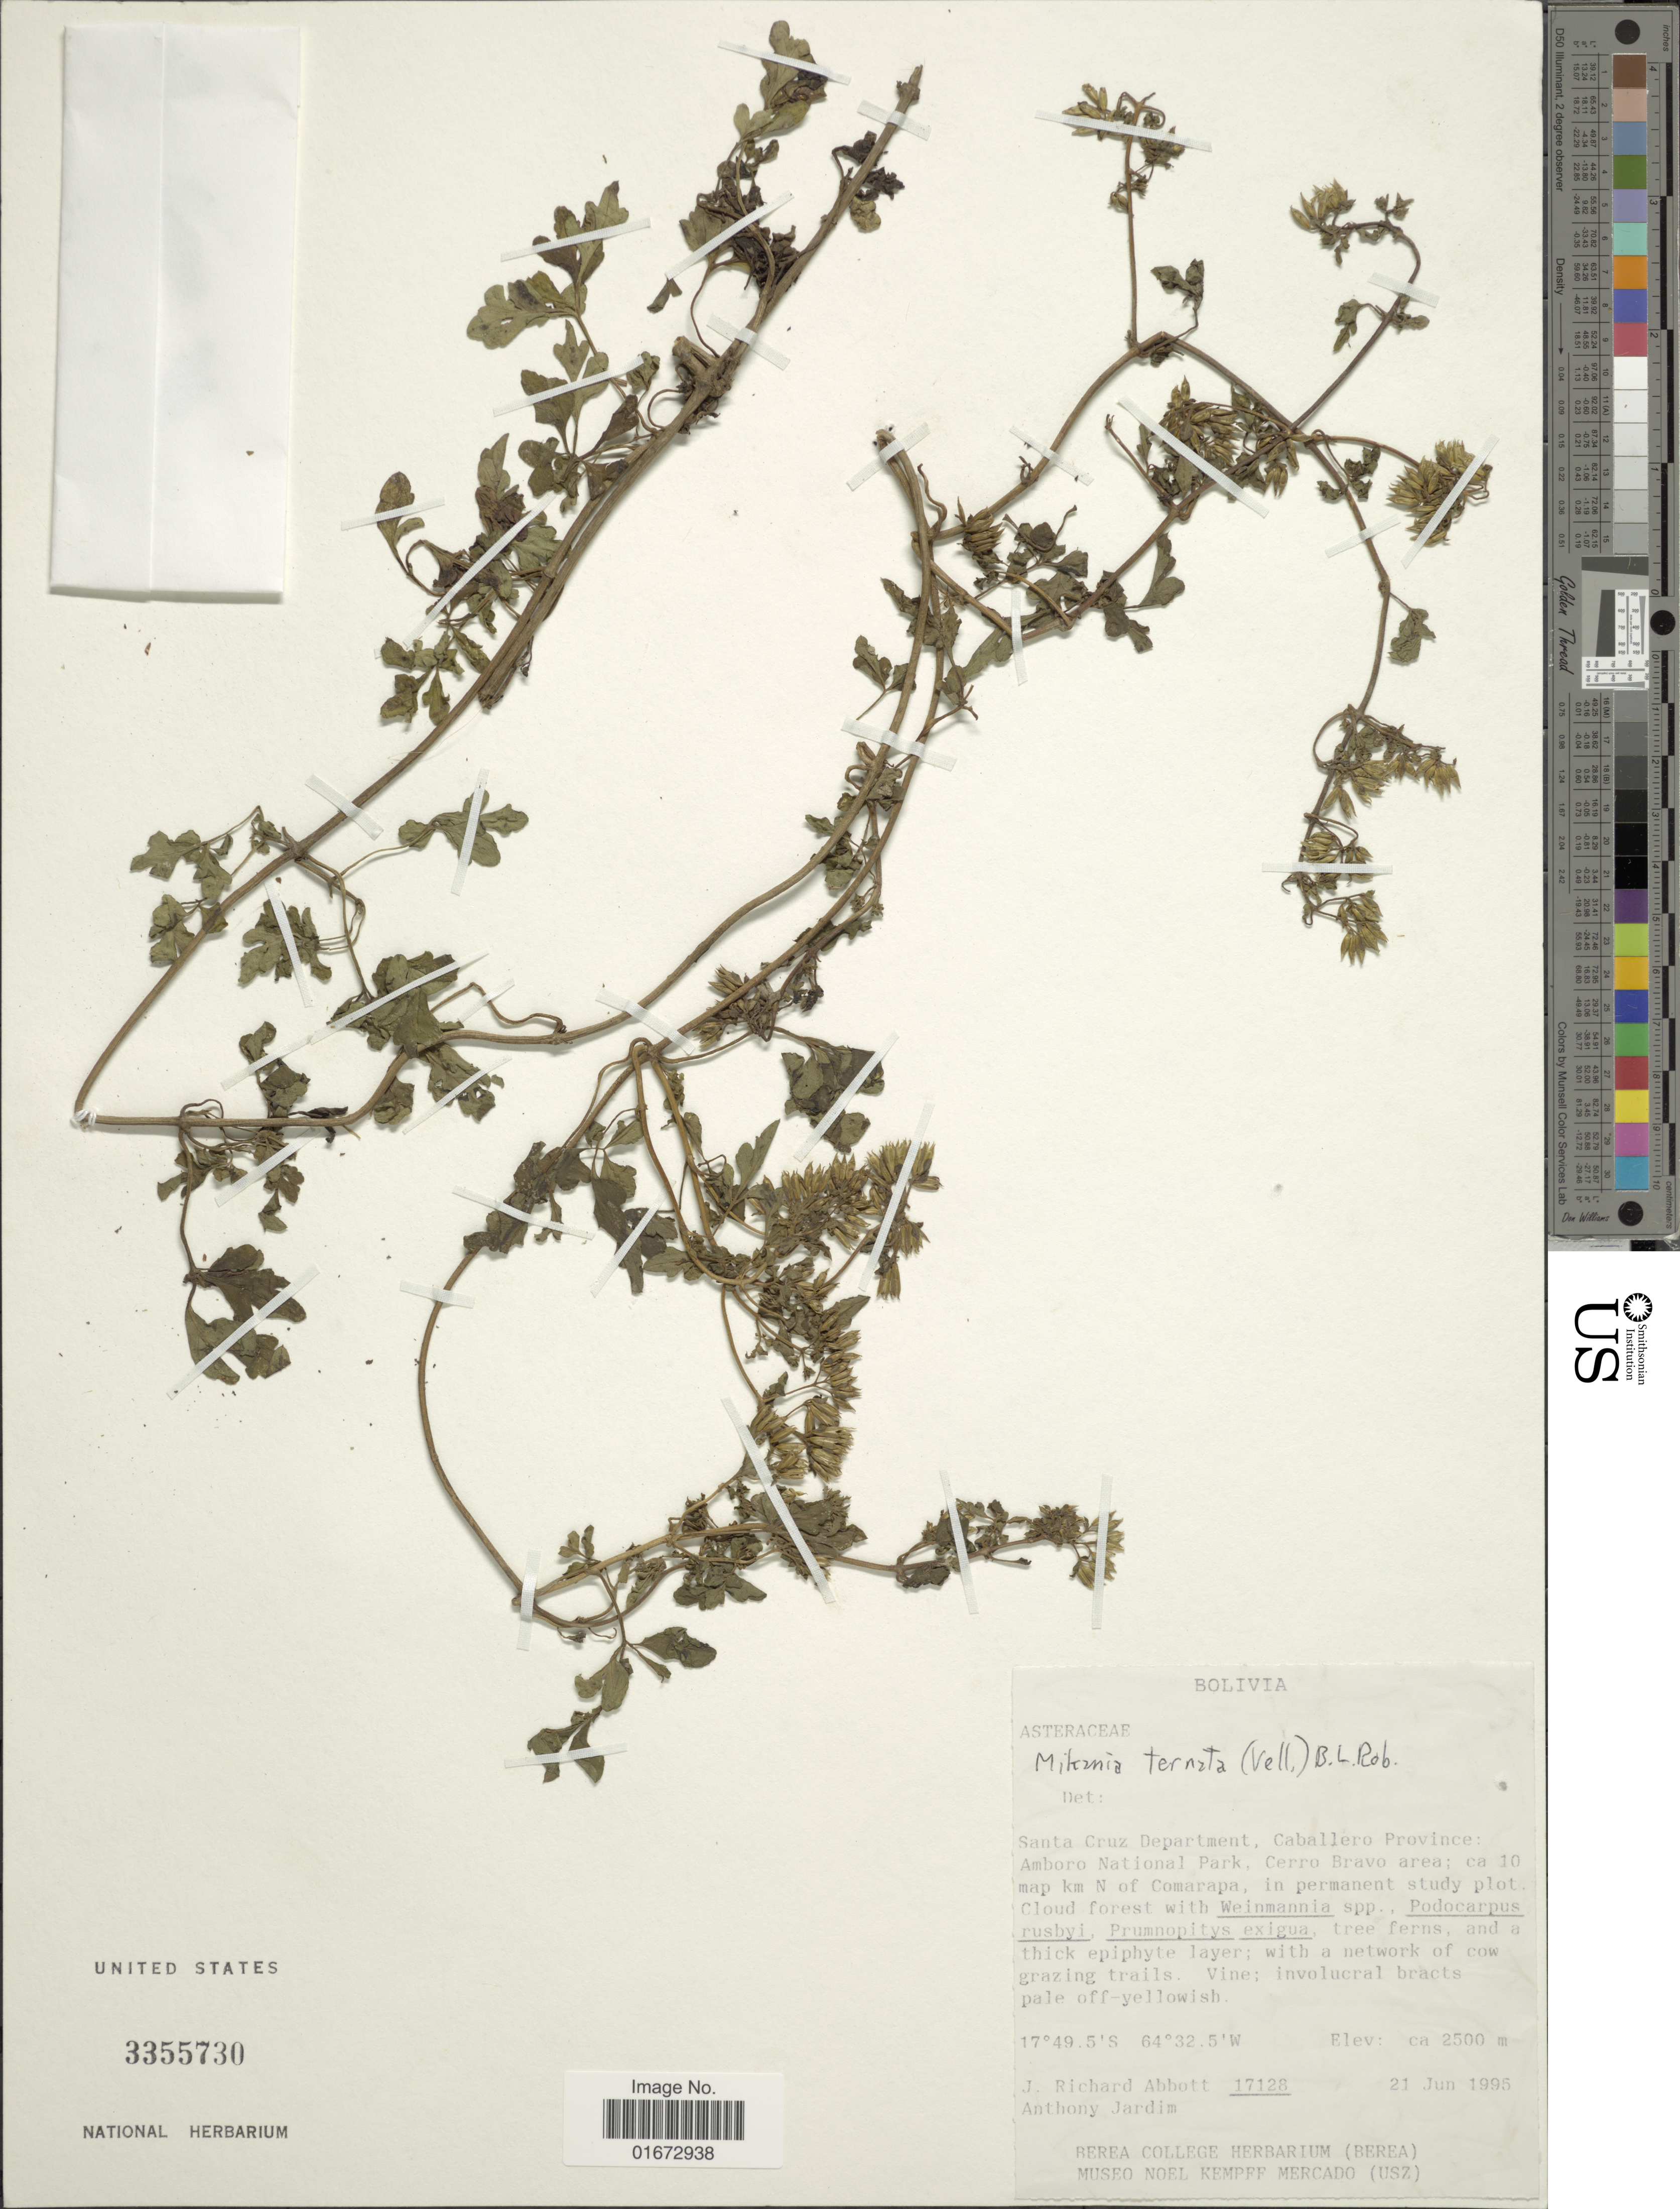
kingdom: Plantae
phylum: Tracheophyta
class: Magnoliopsida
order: Asterales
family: Asteraceae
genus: Mikania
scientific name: Mikania trifolia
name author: (Rusby) B.L. Rob.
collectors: J. R. Abbott & A. Jardim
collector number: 17128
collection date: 1995-06-21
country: Bolivia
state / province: Santa Cruz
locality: Santa Cruz Department, Caballero Province: Amboro National Park, Cerro Bravo area; ca 10 map km N of Comarapa, in permanent study plot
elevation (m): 2500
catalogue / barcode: US 3355730